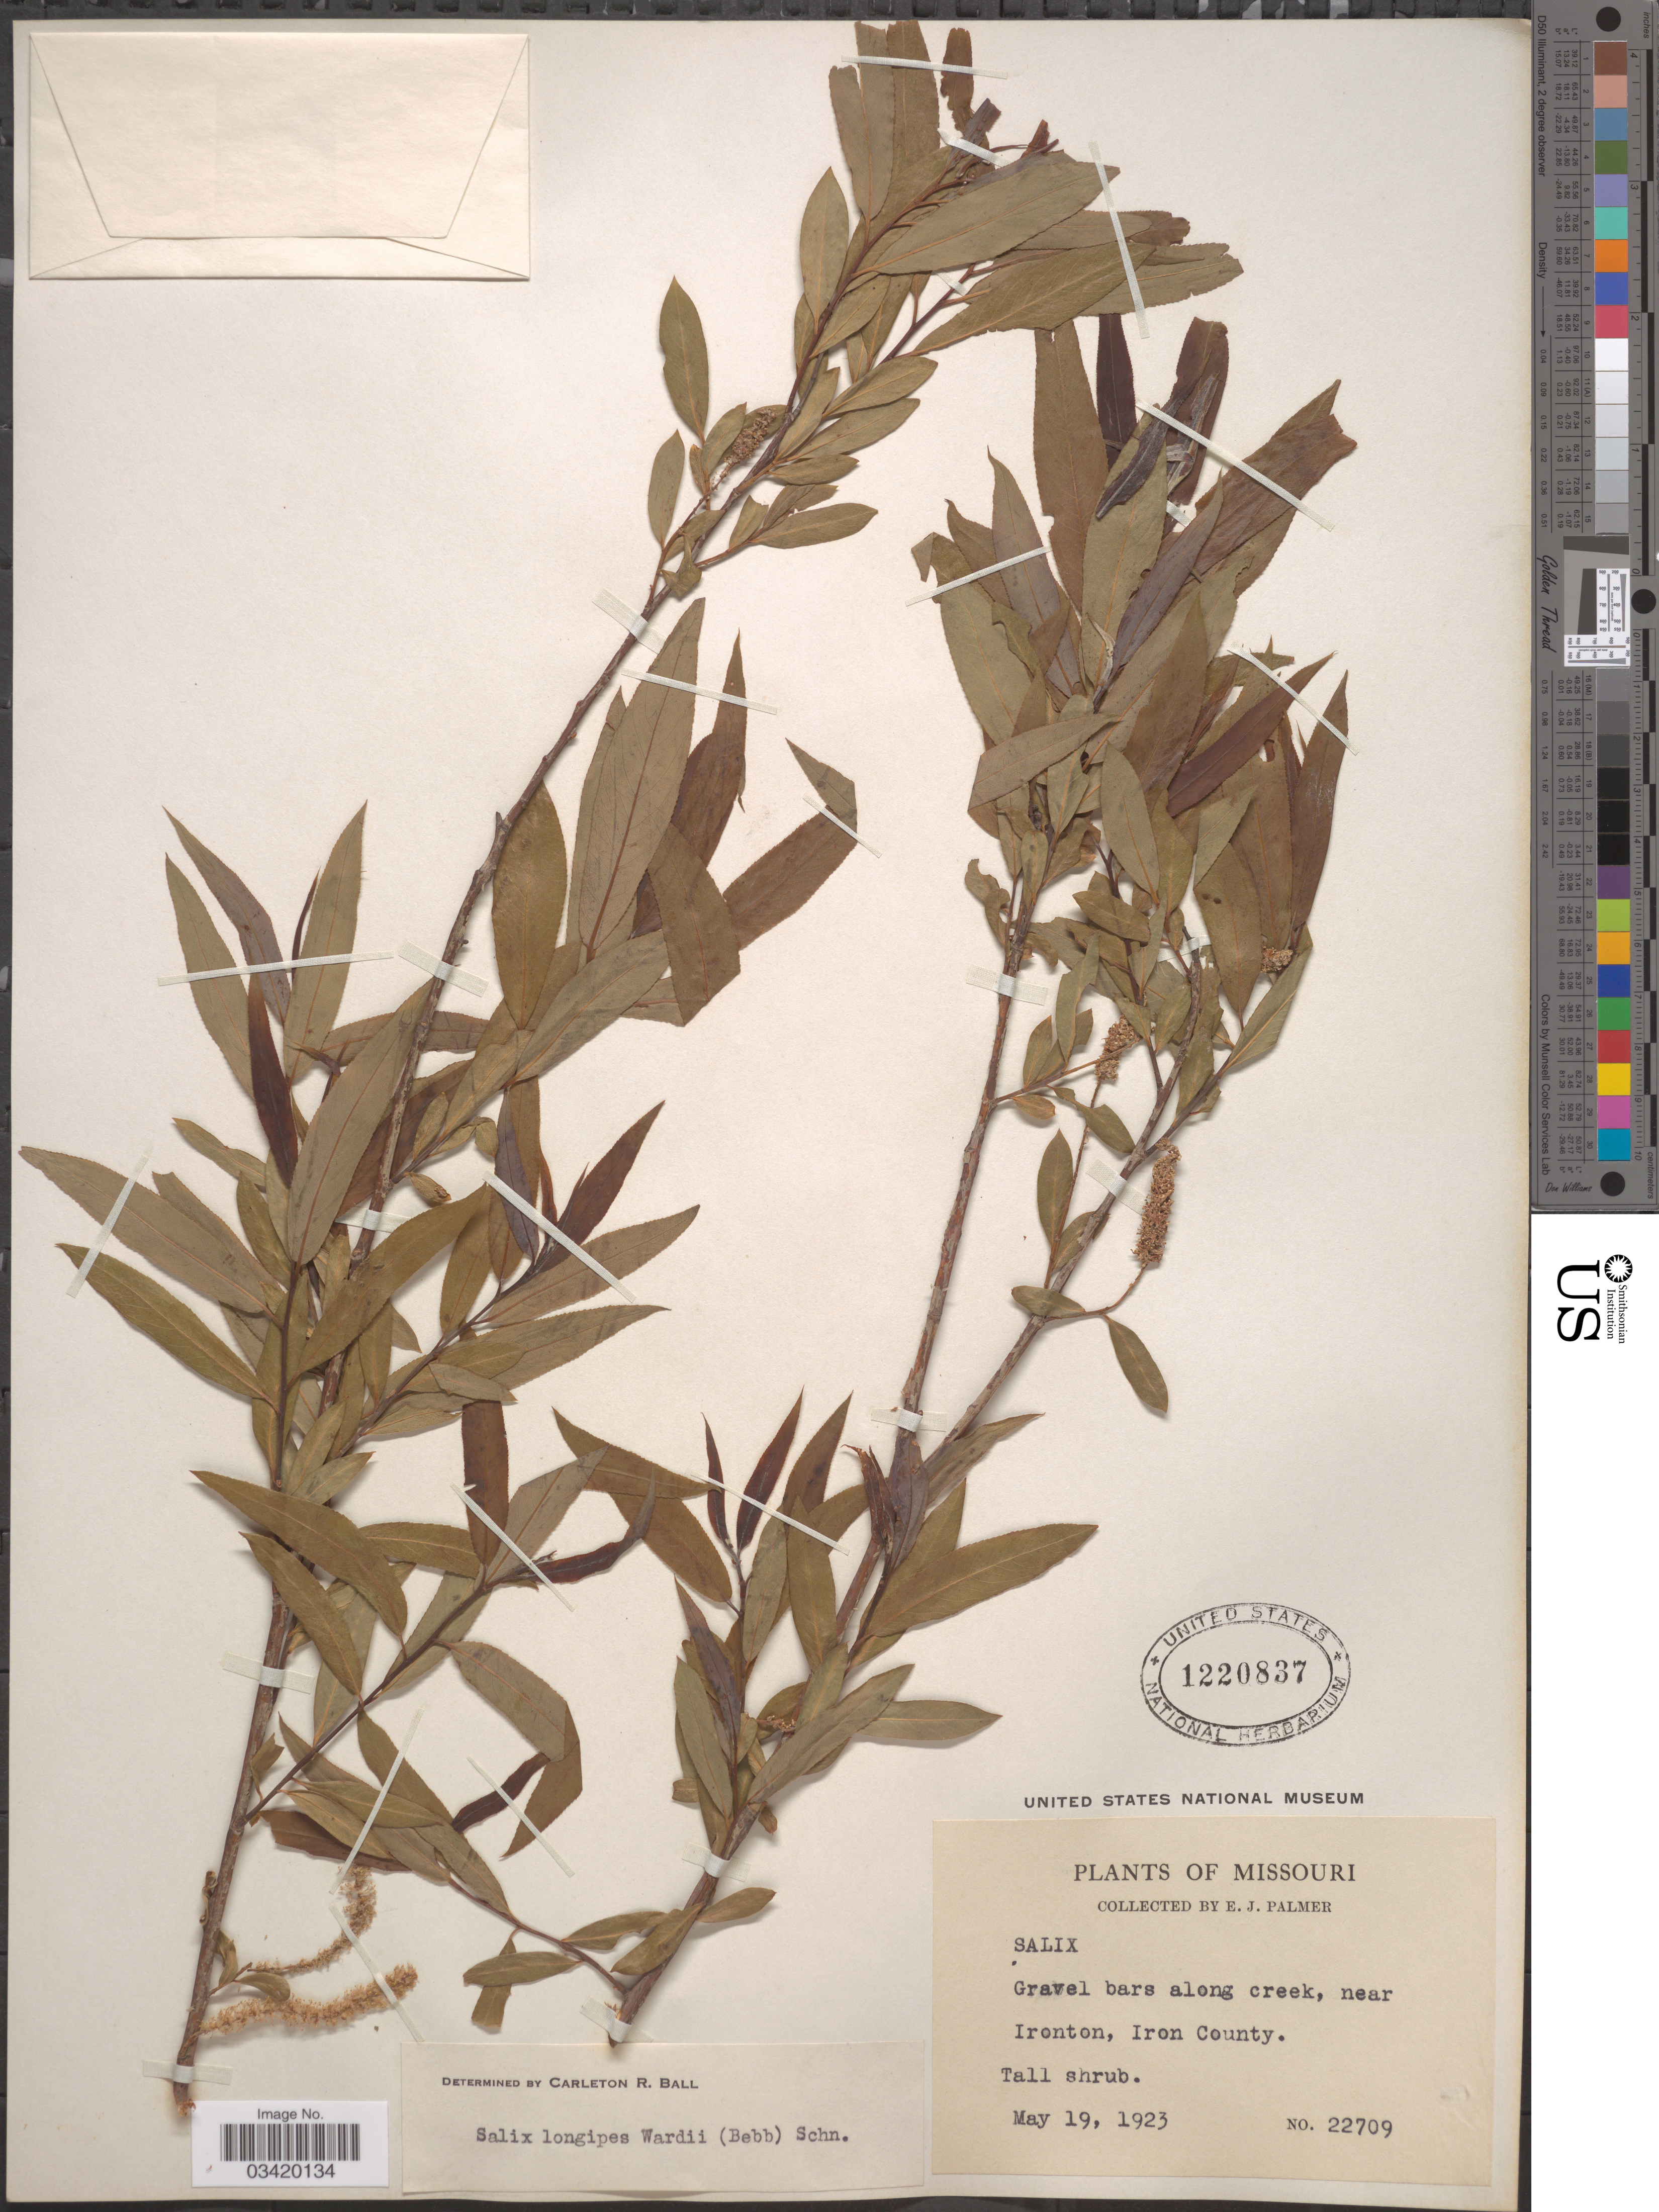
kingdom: Plantae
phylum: Tracheophyta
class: Magnoliopsida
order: Malpighiales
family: Salicaceae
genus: Salix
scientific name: Salix caroliniana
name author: Michx.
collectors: E. J. Palmer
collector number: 22709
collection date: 1923-05-19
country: United States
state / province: Missouri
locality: Gravel bars along creek, near Ironton, Iron County.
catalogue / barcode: US 1220837